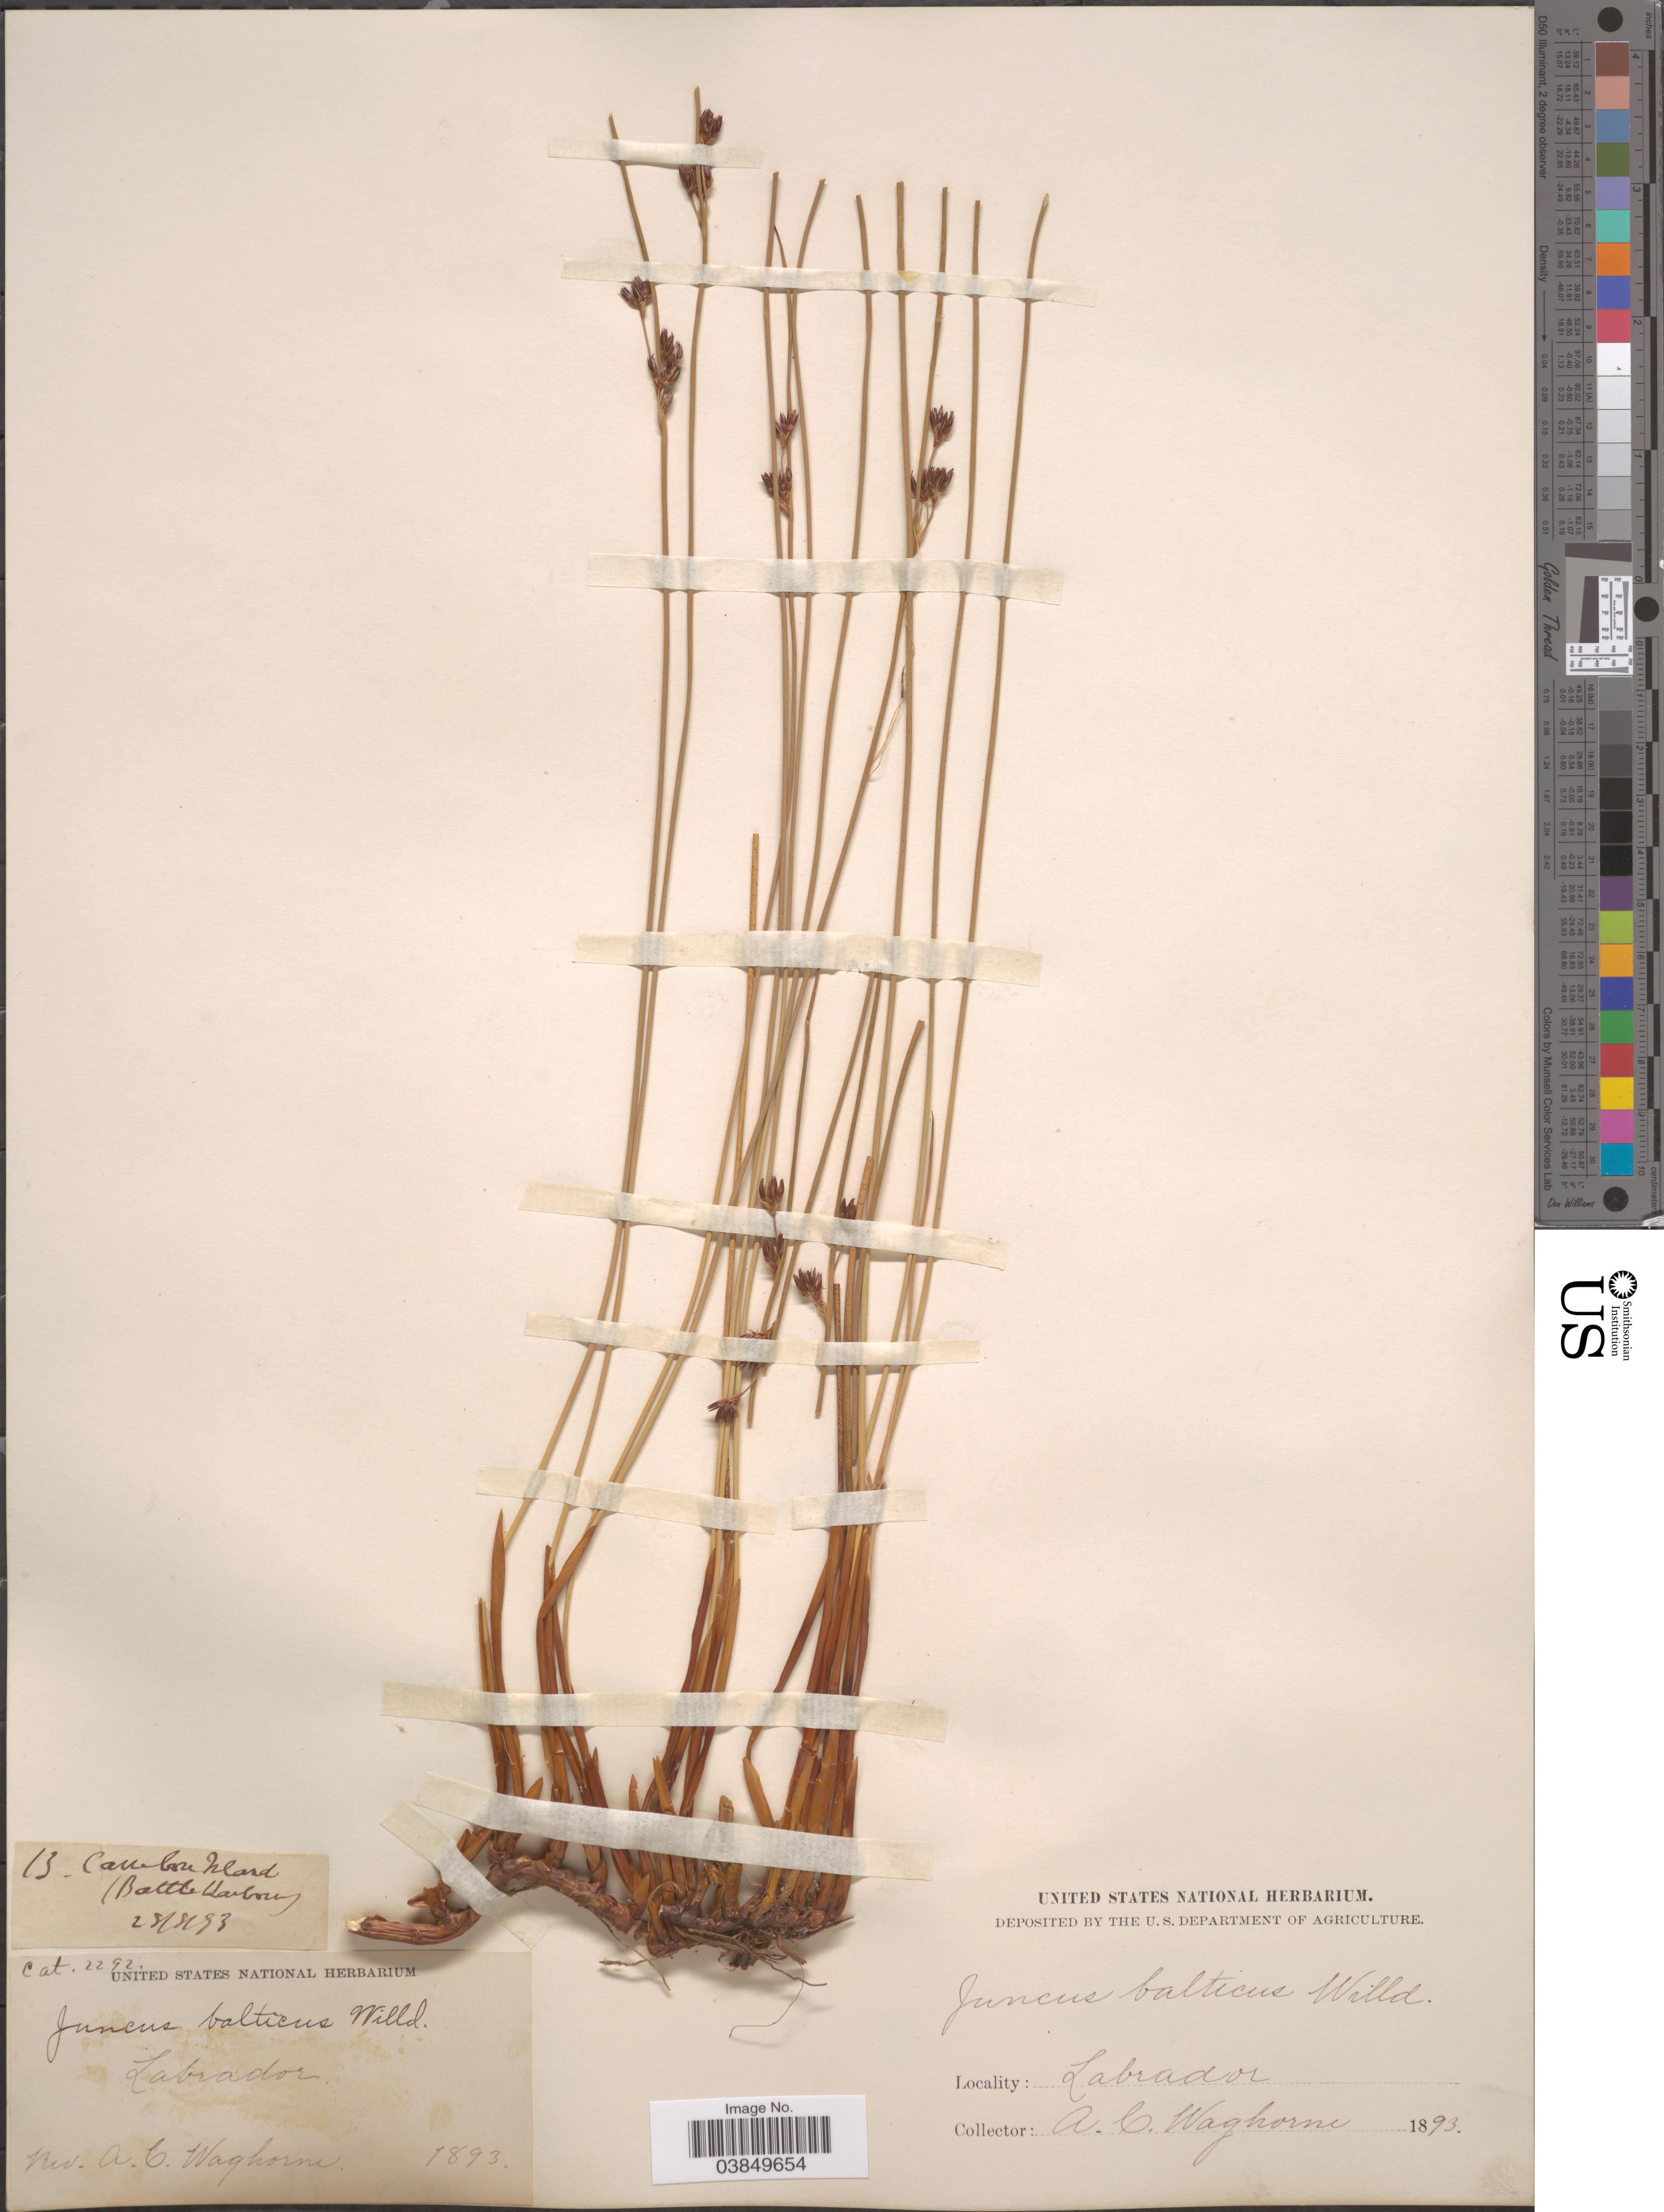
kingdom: Plantae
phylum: Tracheophyta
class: Liliopsida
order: Poales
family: Juncaceae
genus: Juncus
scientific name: Juncus balticus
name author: Willd.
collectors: A. Waghorne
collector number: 13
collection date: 1893-08-28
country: Canada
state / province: Newfoundland and Labrador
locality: Caribou Island. (Battle Harbour). Labrador.